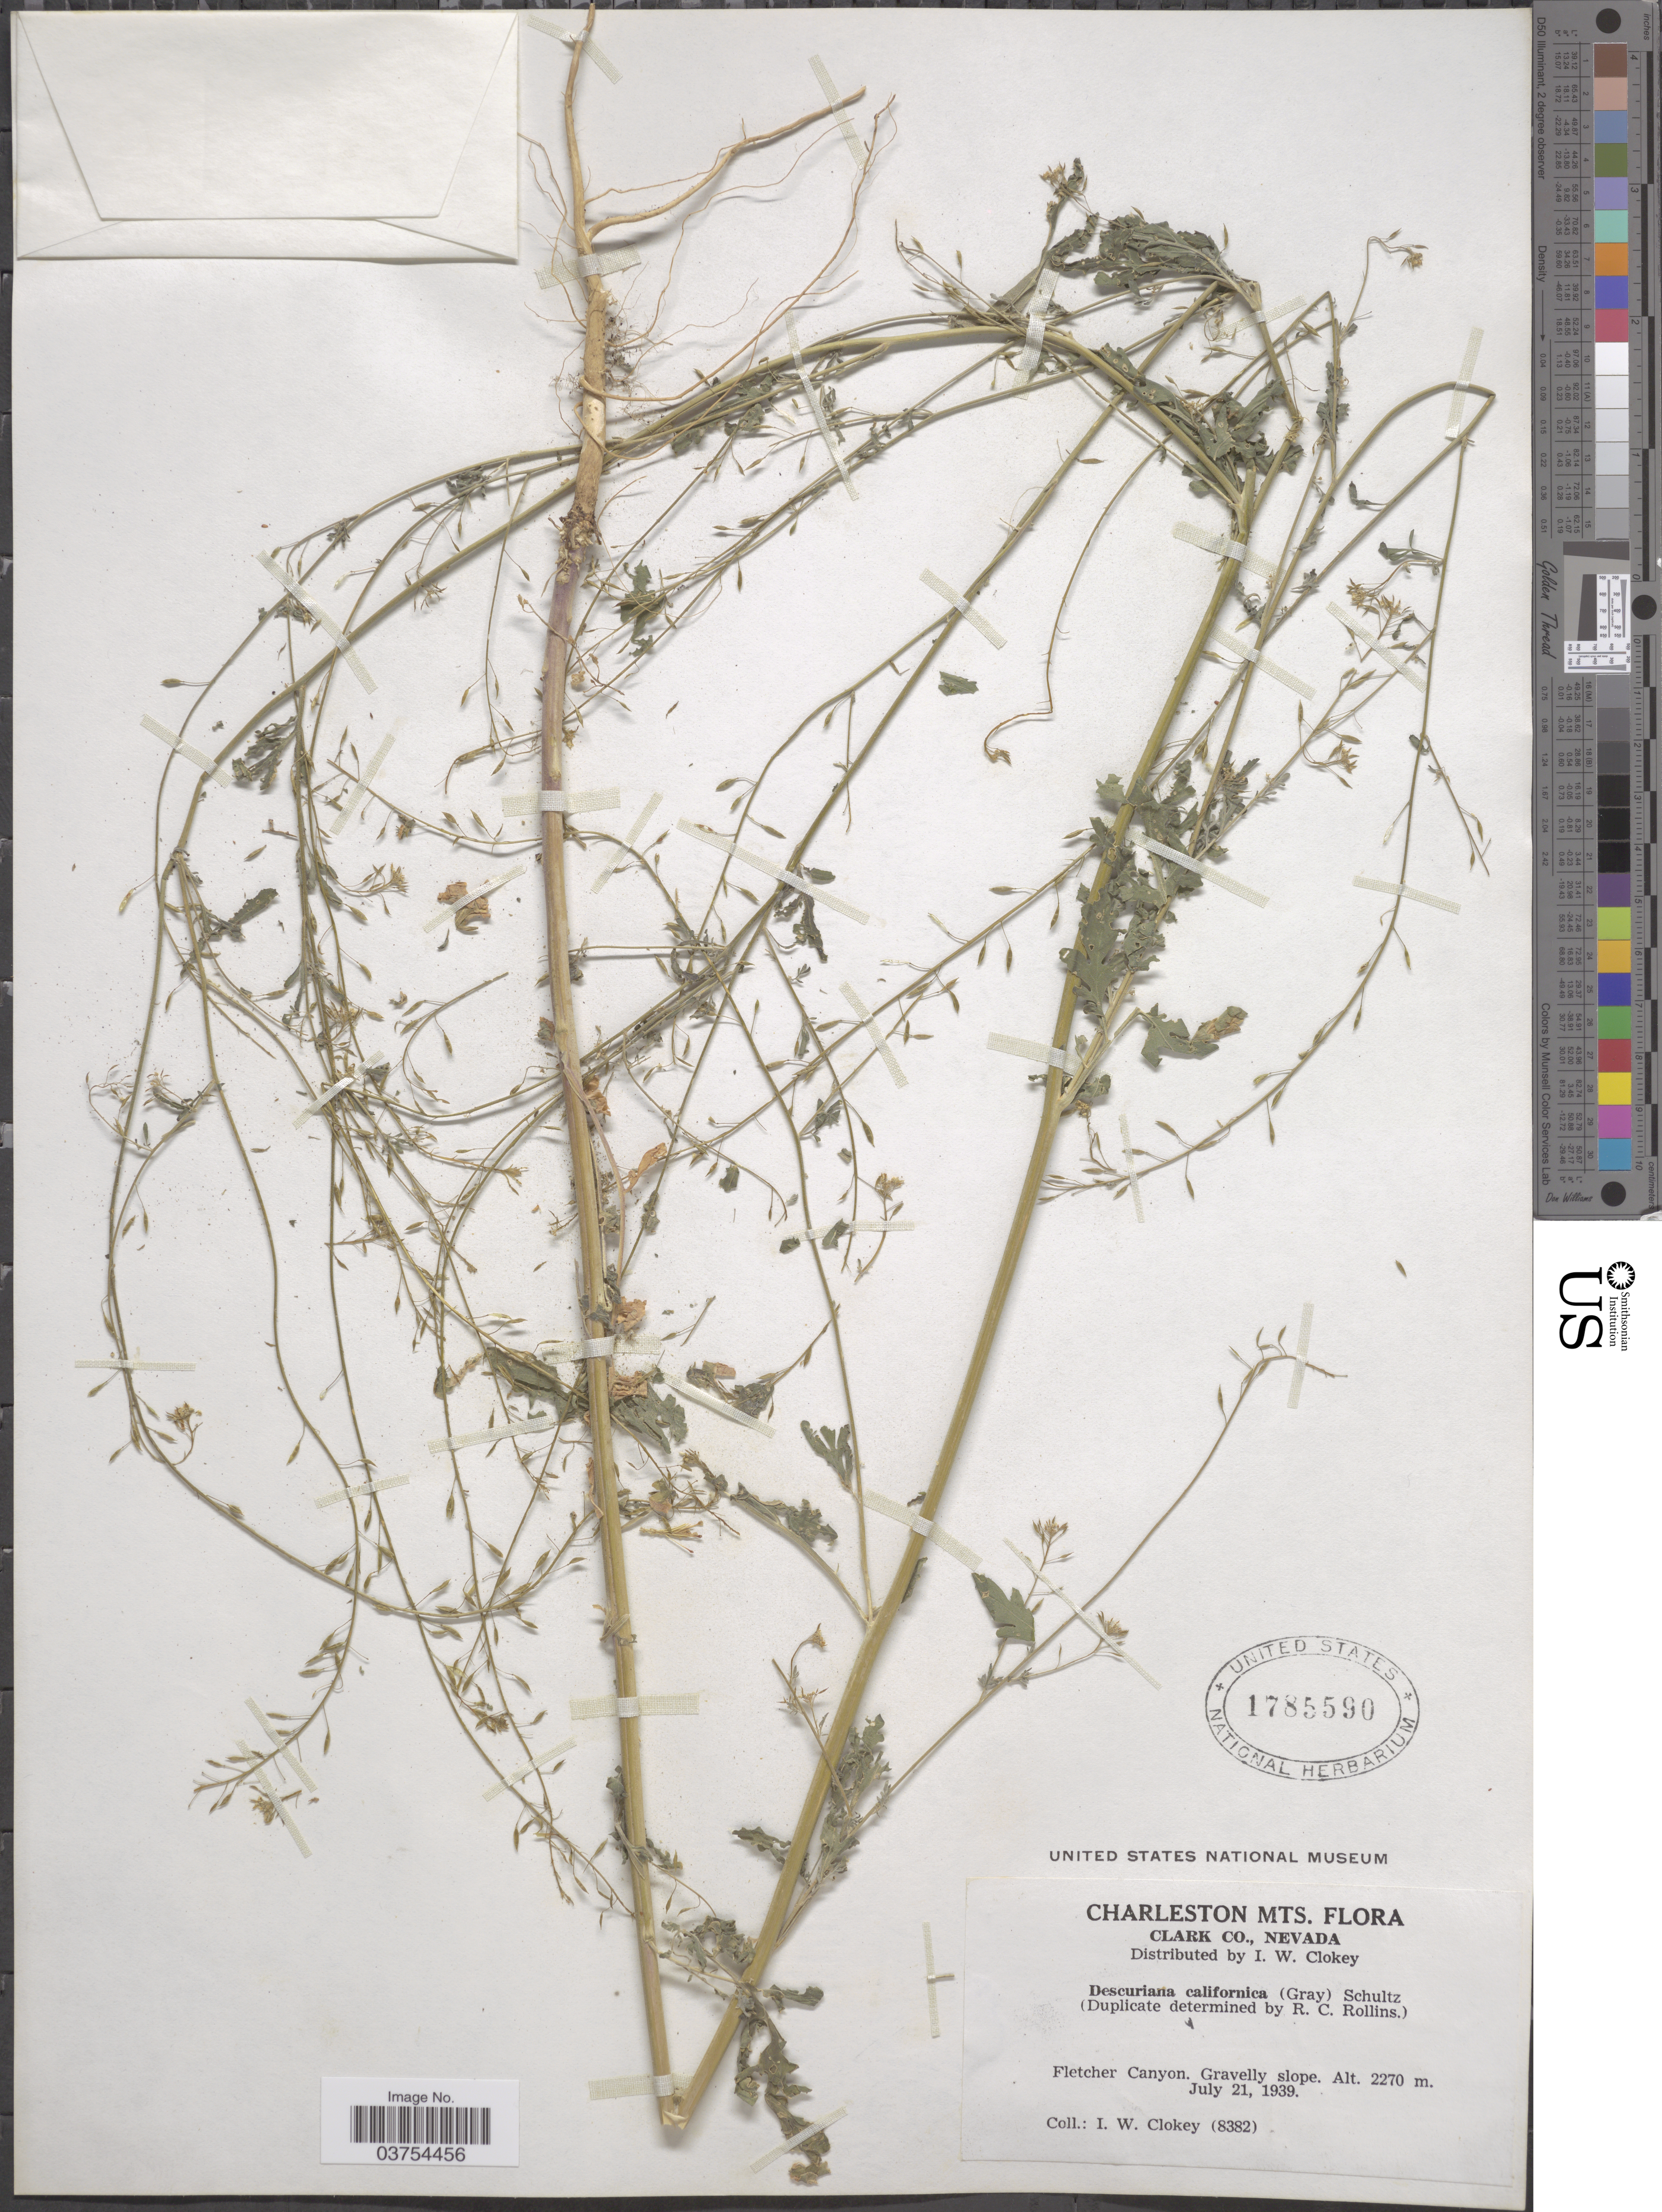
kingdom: Plantae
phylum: Tracheophyta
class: Magnoliopsida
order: Brassicales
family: Brassicaceae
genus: Descurainia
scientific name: Descurainia californica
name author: (A. Gray) O.E. Schulz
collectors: I. W. Clokey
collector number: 8382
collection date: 1939-07-21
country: United States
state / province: Nevada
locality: Charleston Mts. Clark Co. Fletcher Canyon. Gravelly slope.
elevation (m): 2270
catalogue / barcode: US 1785590